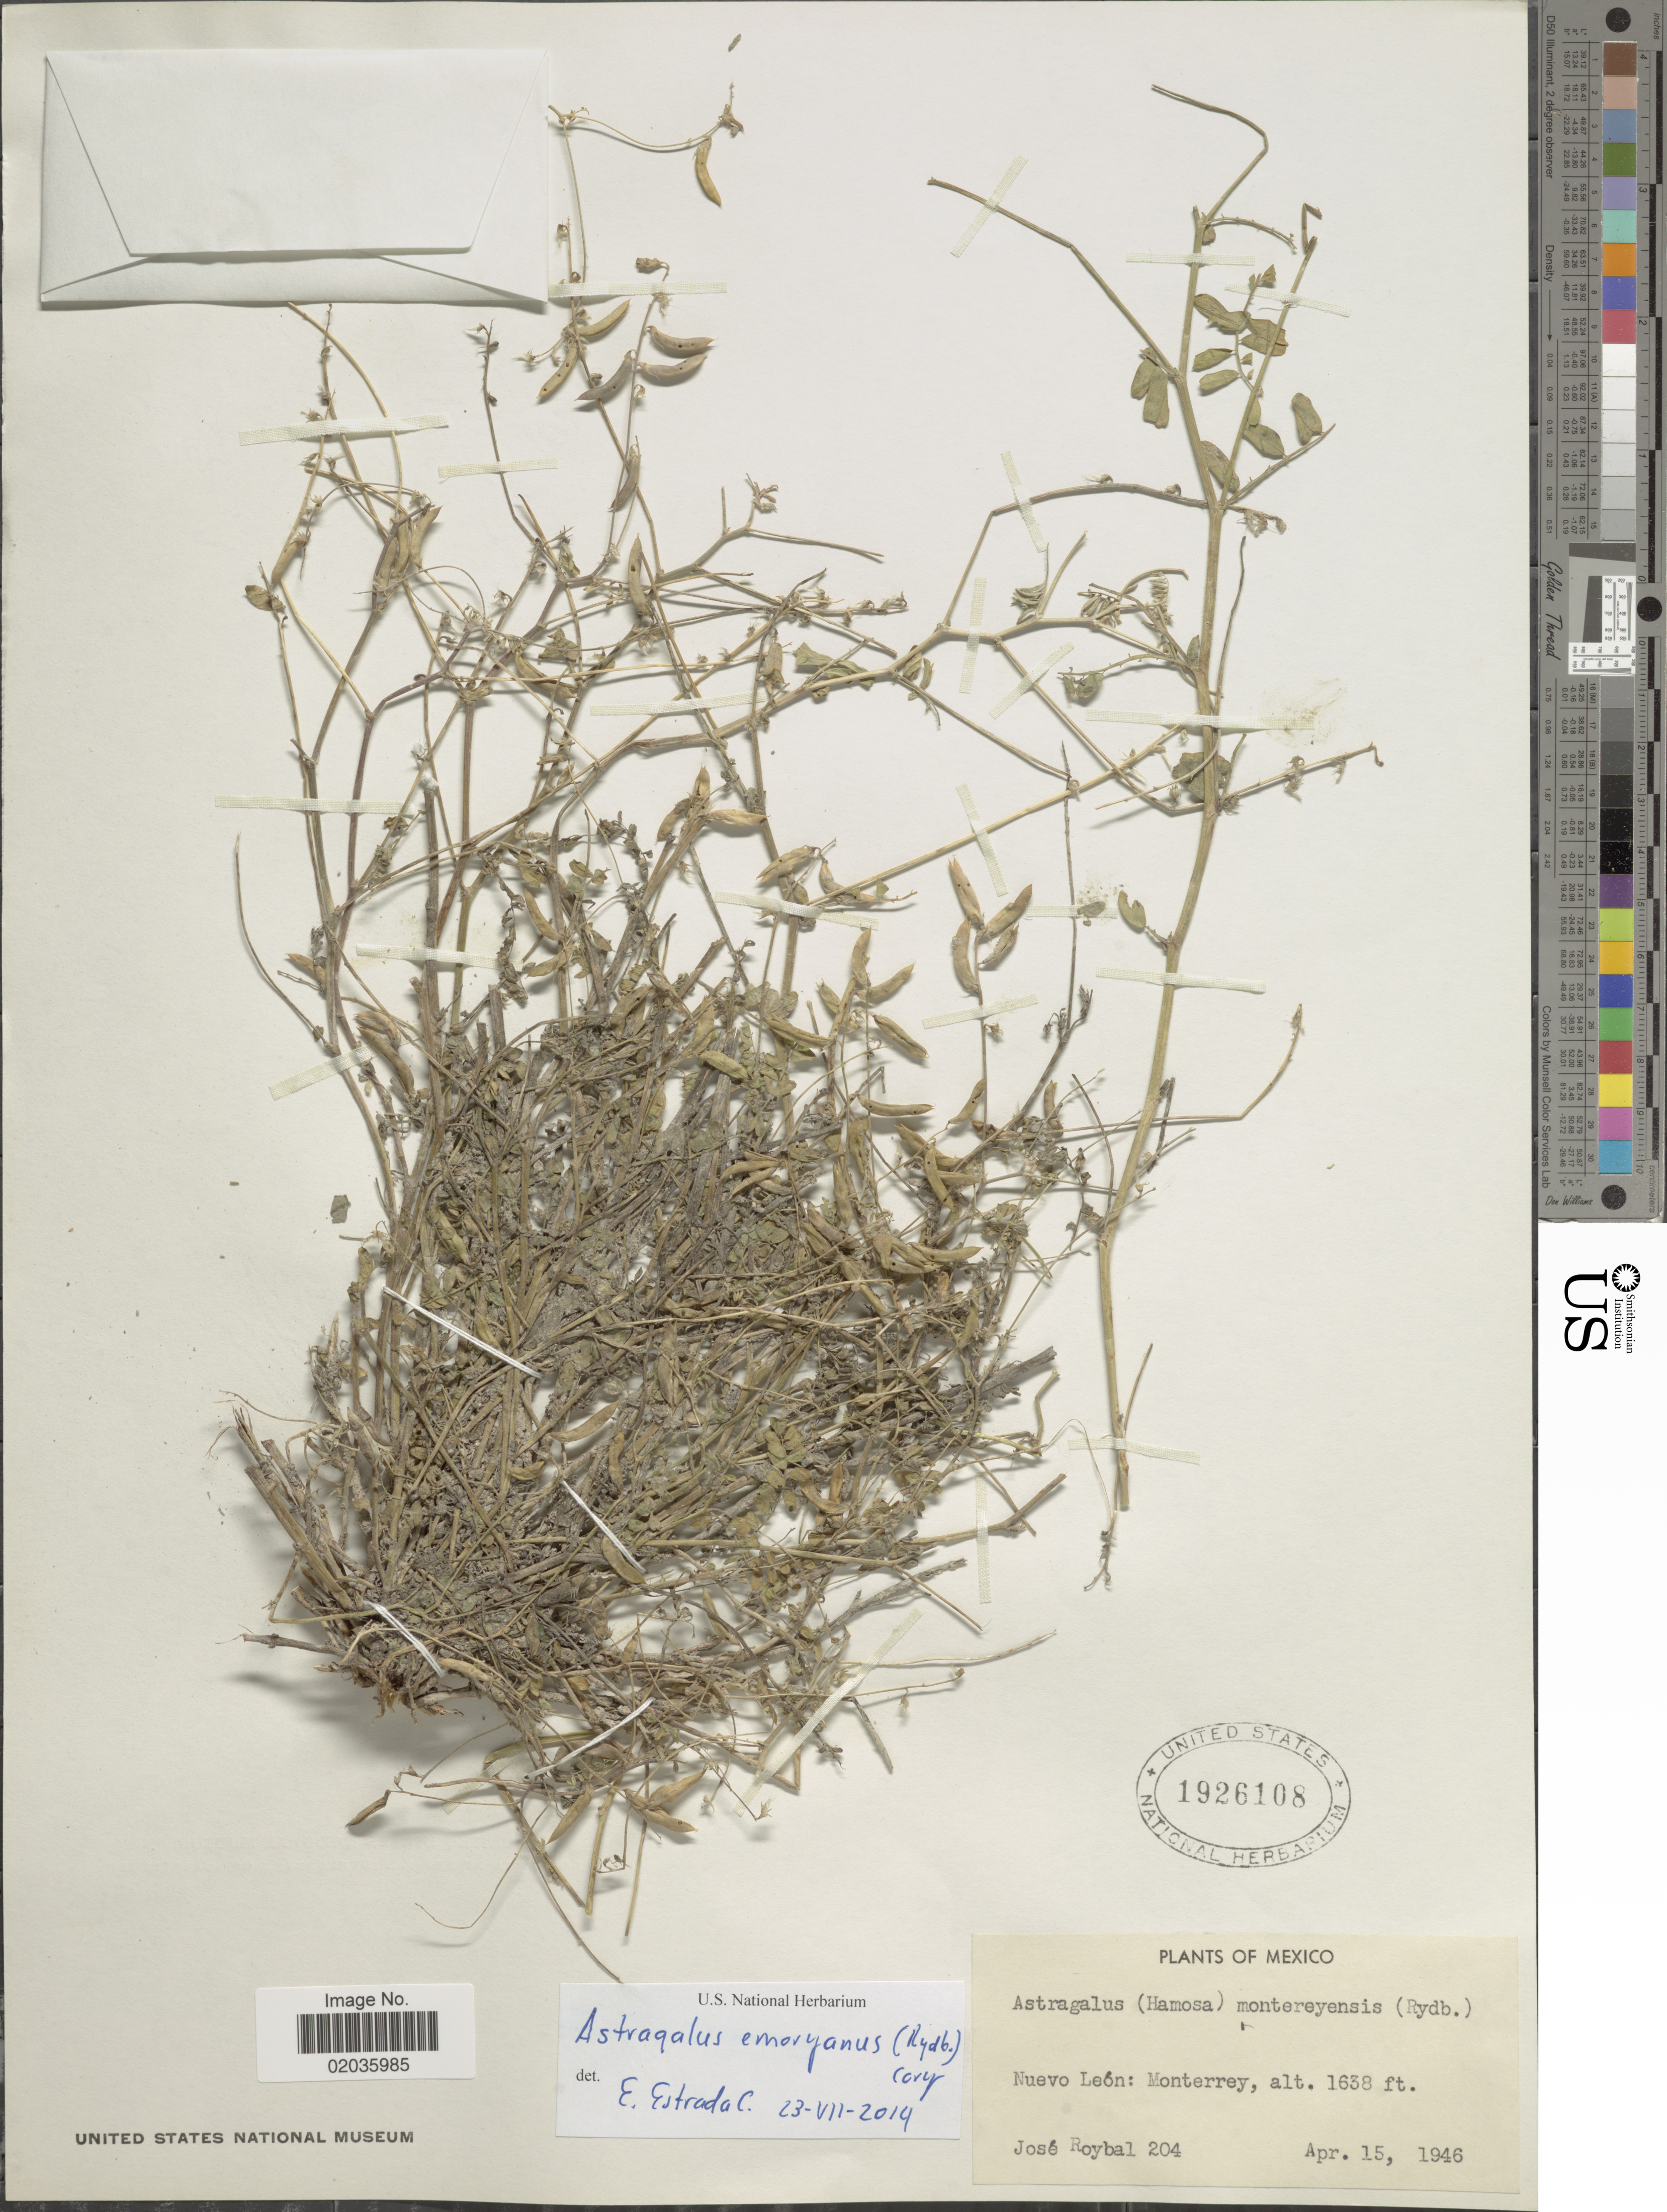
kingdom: Plantae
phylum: Tracheophyta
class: Magnoliopsida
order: Fabales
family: Fabaceae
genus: Astragalus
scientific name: Astragalus emoryanus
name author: (Rydb.) Cory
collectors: J. Roybal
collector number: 204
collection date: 1946-04-15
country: Mexico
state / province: Nuevo León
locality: Nuevo Leon: Monterrey.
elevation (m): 499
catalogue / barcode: US 1926108